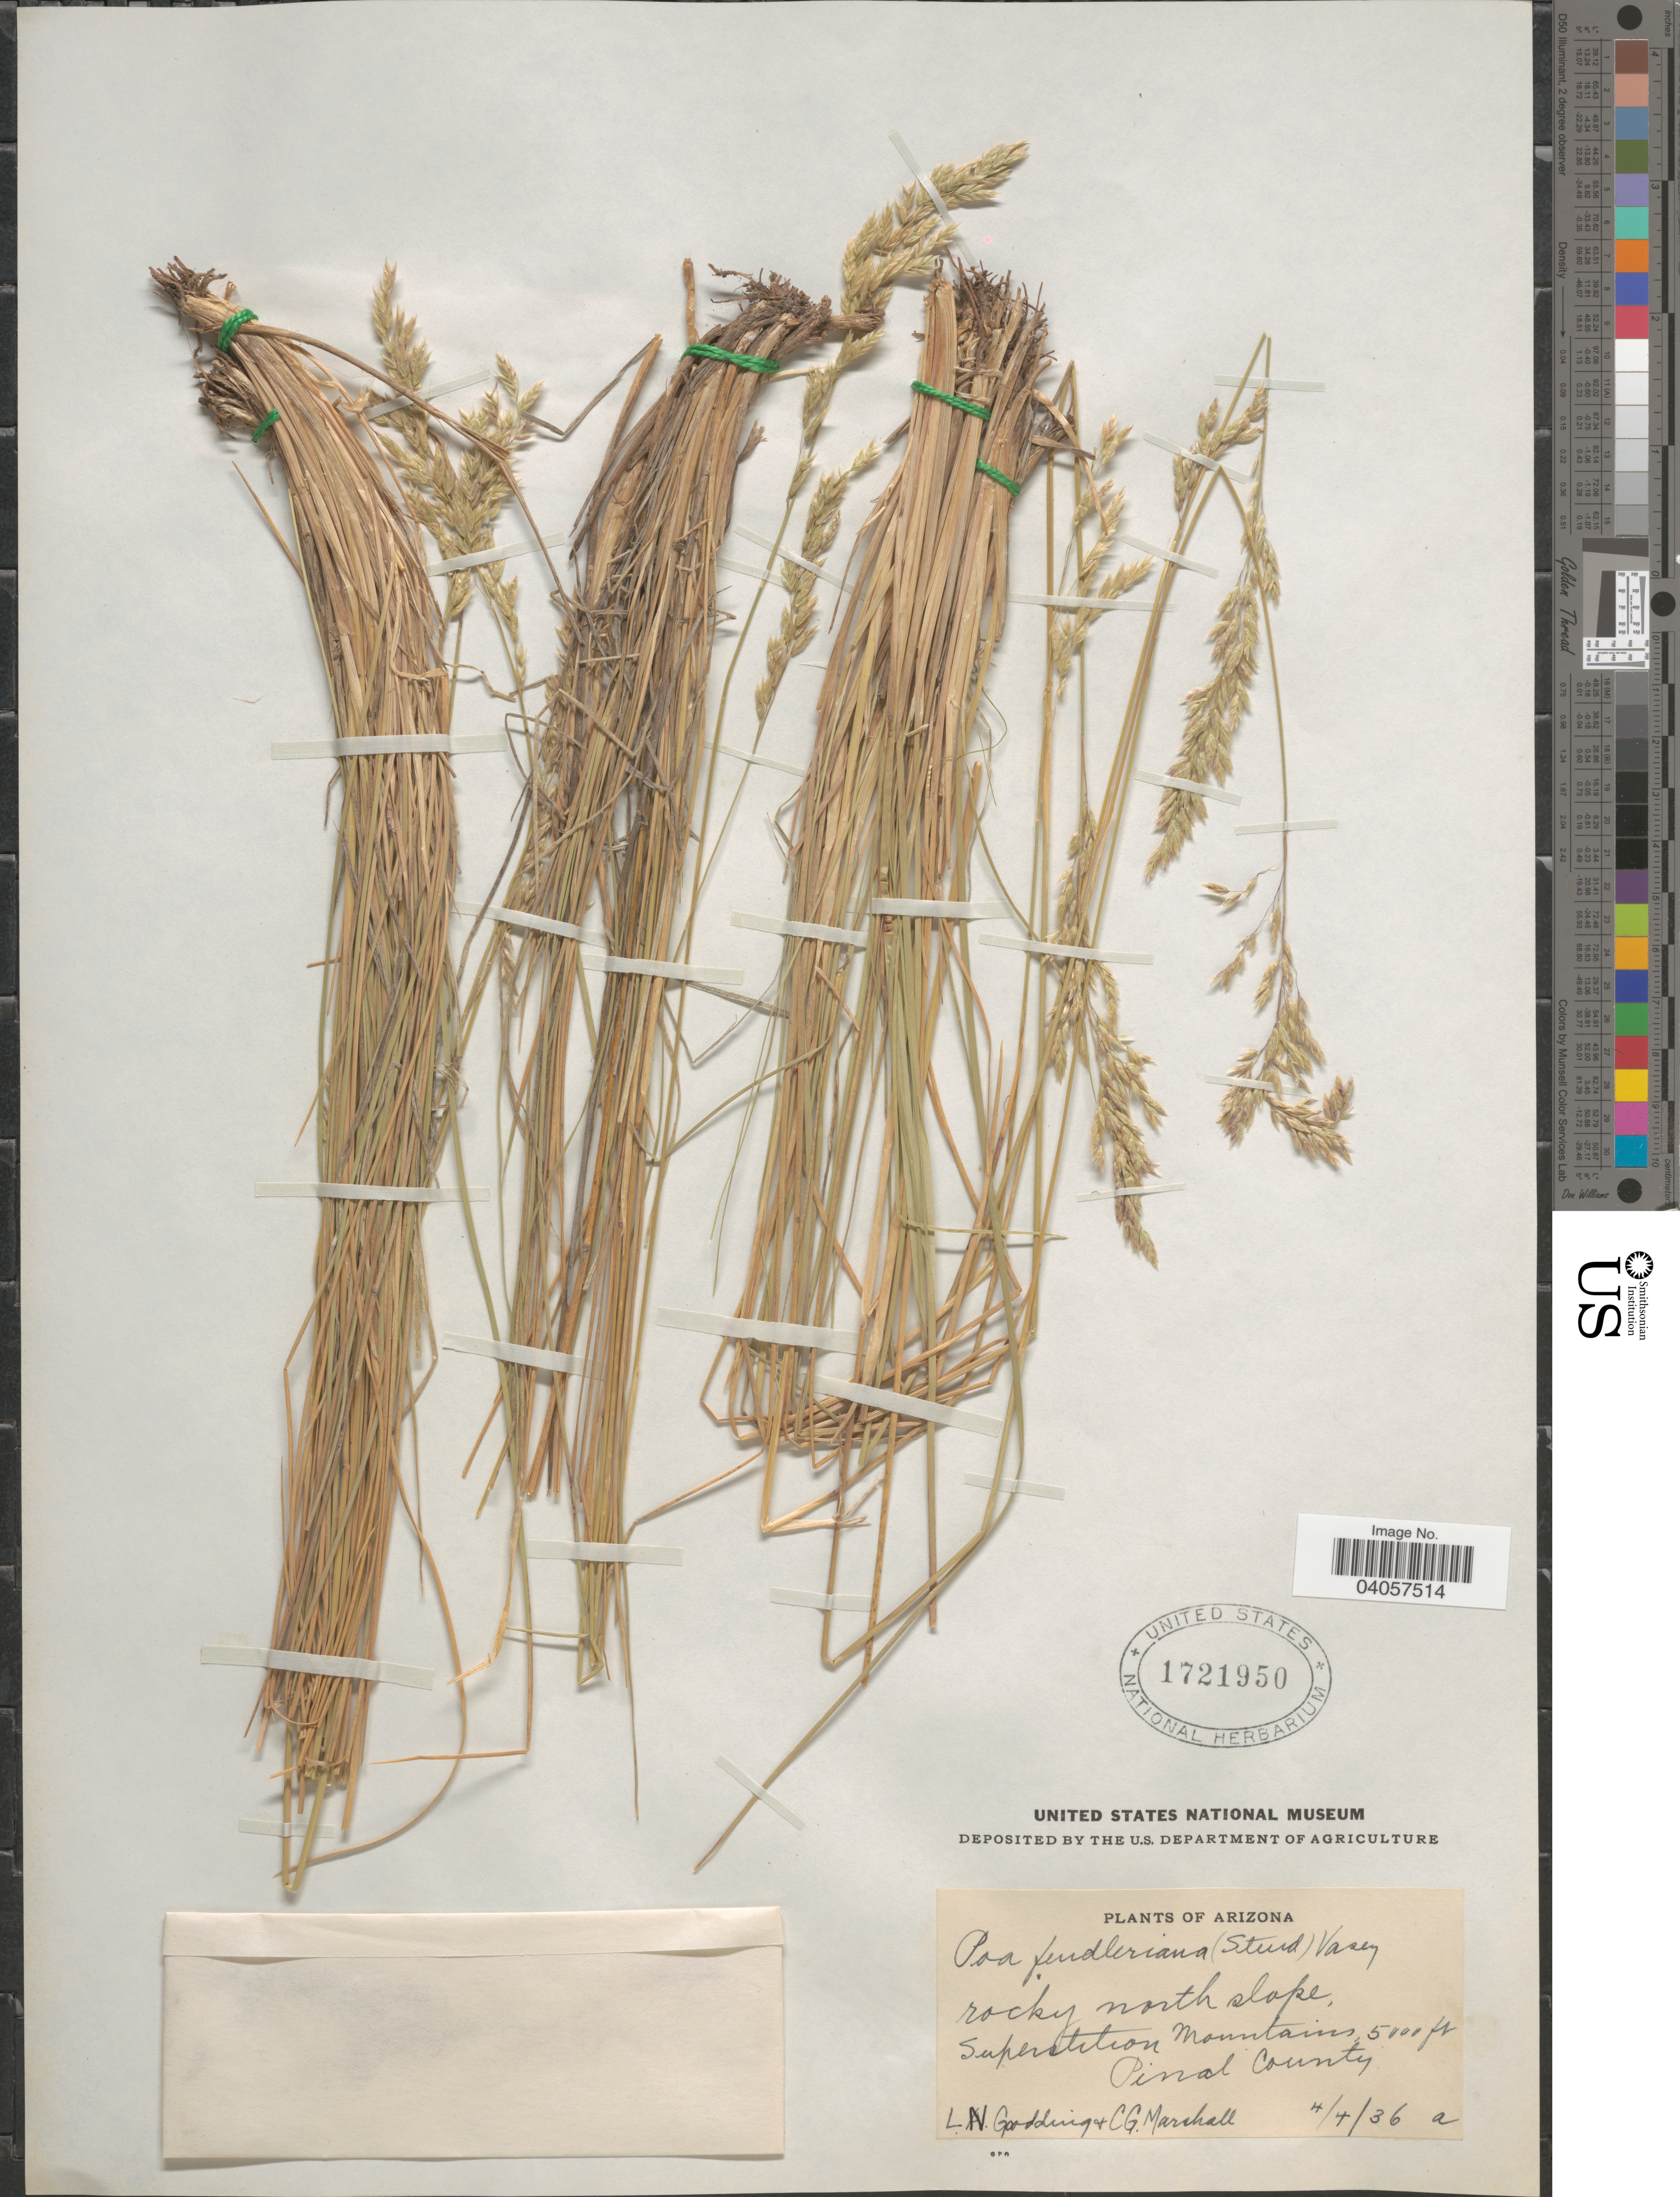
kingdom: Plantae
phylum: Tracheophyta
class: Liliopsida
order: Poales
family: Poaceae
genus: Poa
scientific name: Poa fendleriana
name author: (Steud.) Vasey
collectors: L. N. Goodding & C. Marshall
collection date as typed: Transcribed d/m/y: 4/4/36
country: United States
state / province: Arizona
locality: Rocky north slope, Superstition Mountains, Pinal County.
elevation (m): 1524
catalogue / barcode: US 1721950